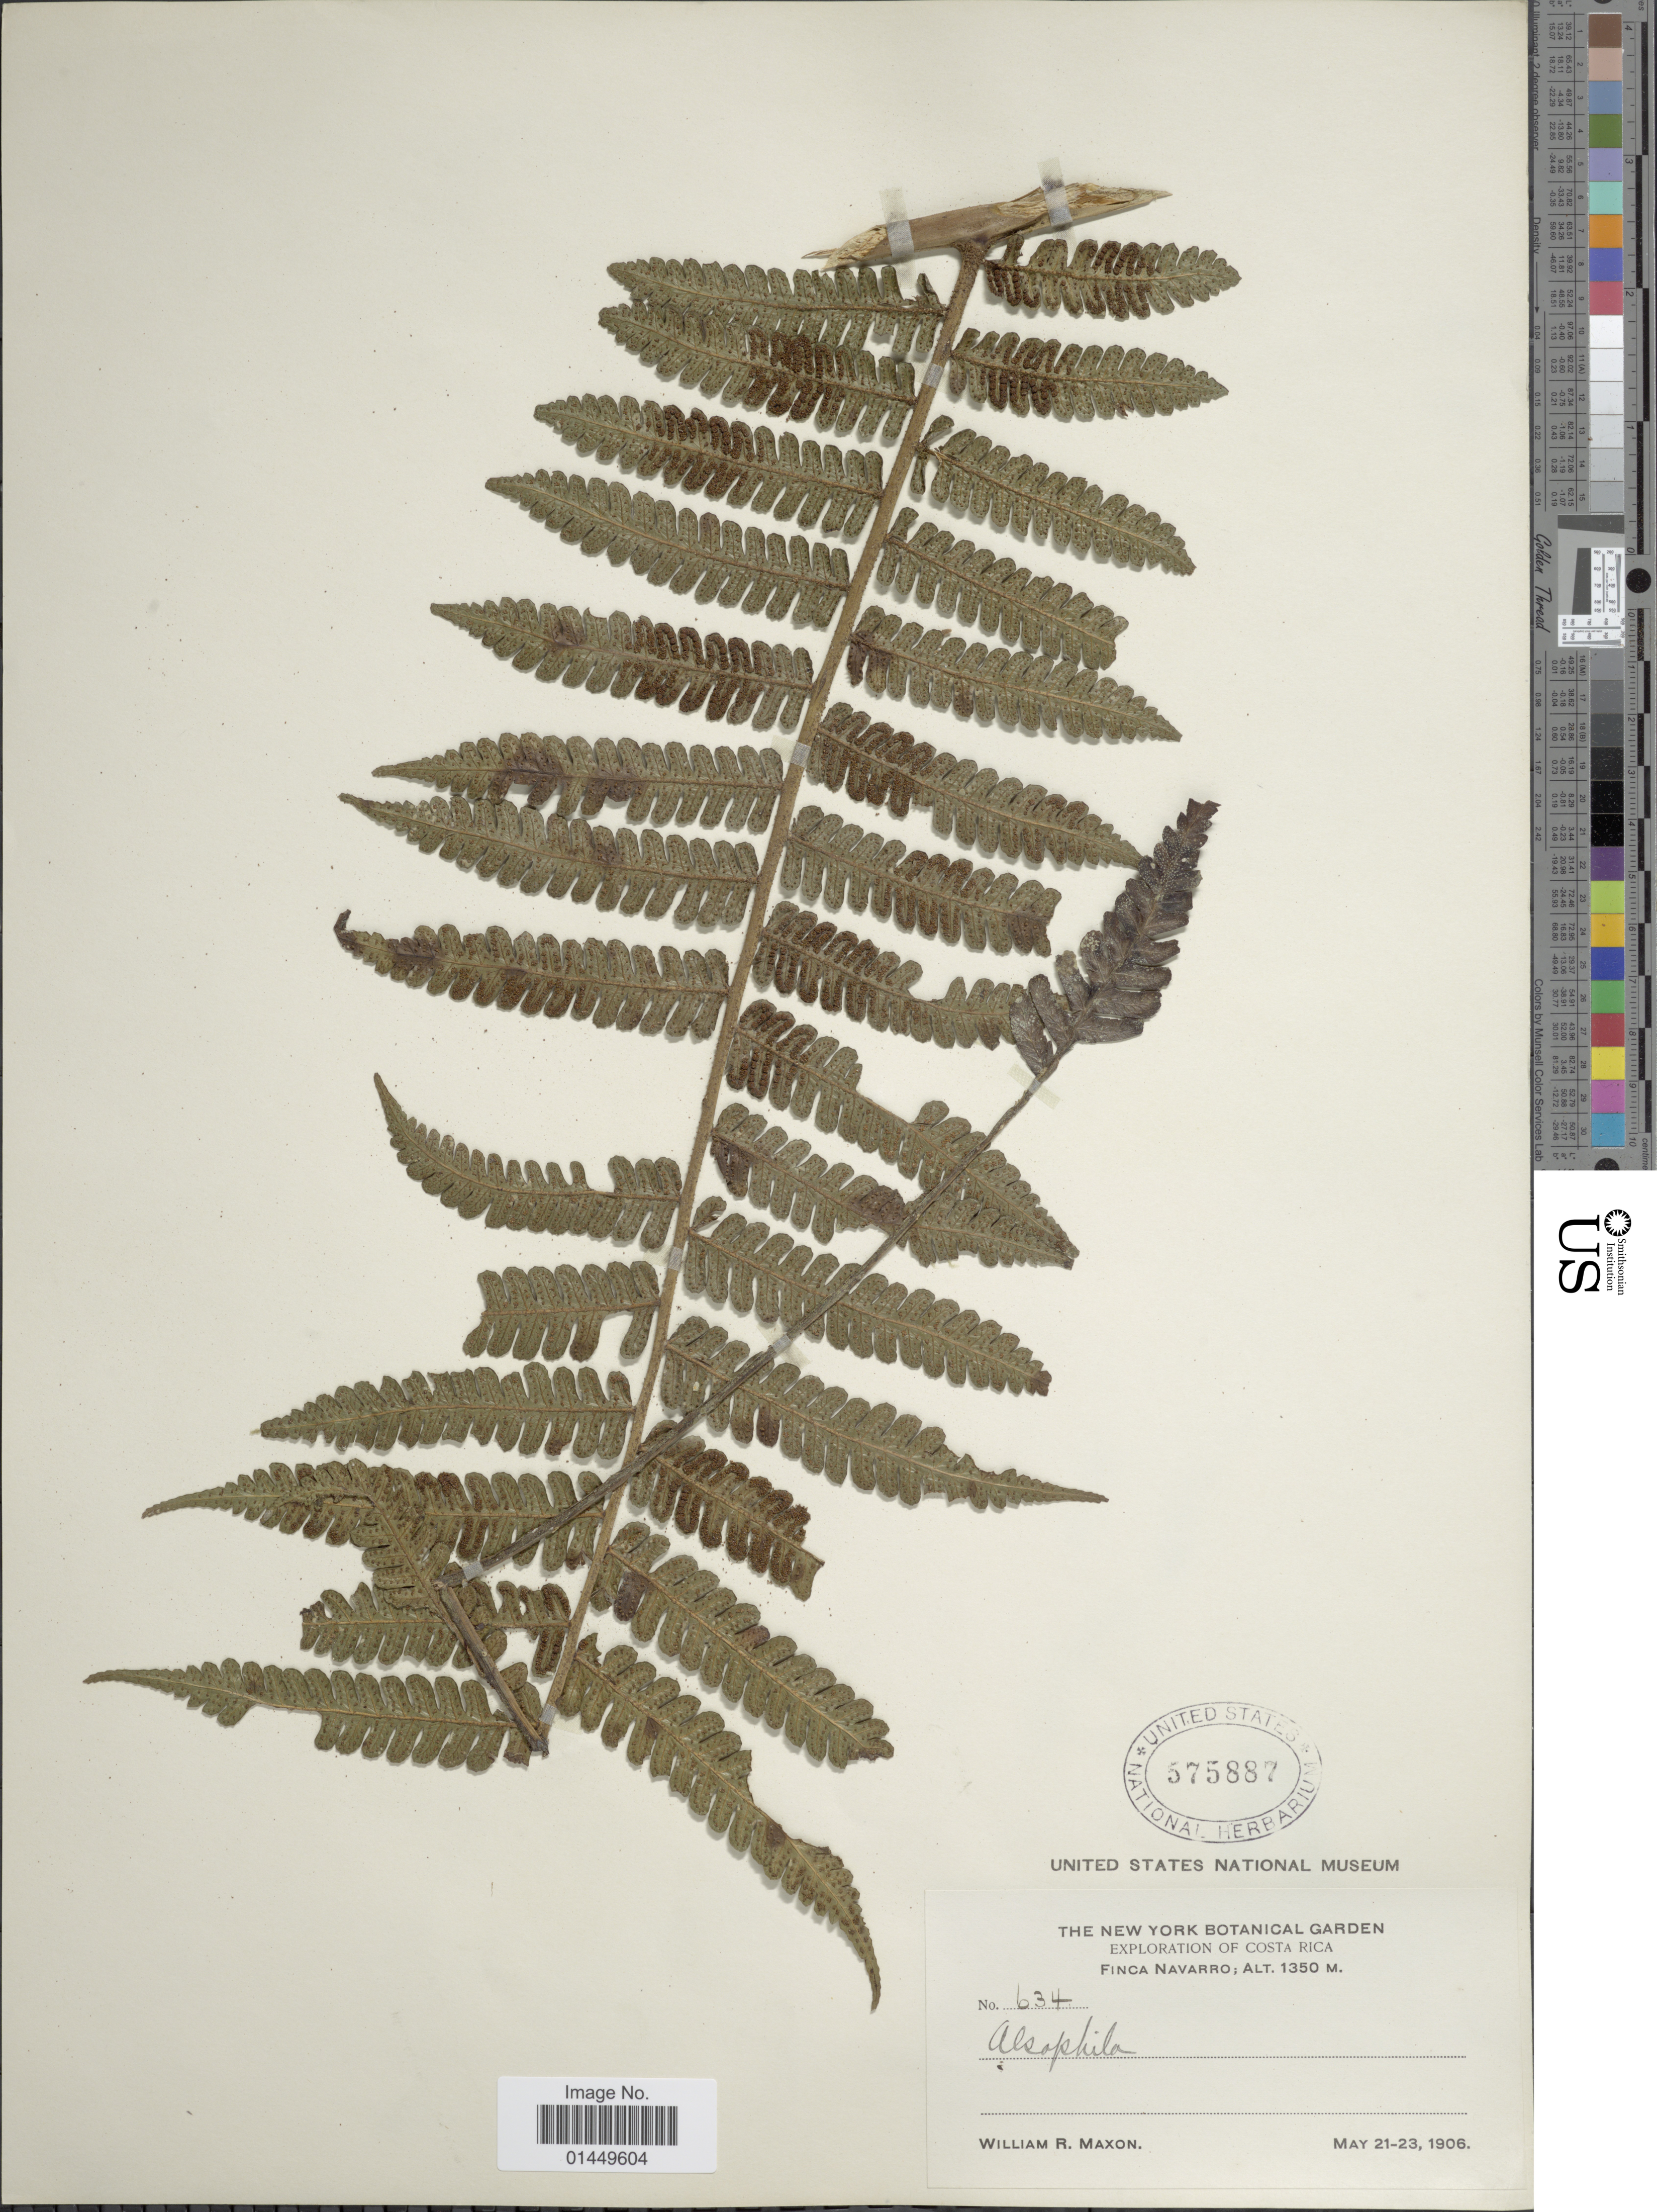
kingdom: Plantae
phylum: Tracheophyta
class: Polypodiopsida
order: Cyatheales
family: Cyatheaceae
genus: Cyathea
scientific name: Cyathea schiedeana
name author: (C. Presl) Domin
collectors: W. R. Maxon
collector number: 634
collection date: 1906-05-21/1906-05-23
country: Costa Rica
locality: Finca Navarro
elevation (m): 1350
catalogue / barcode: US 575887